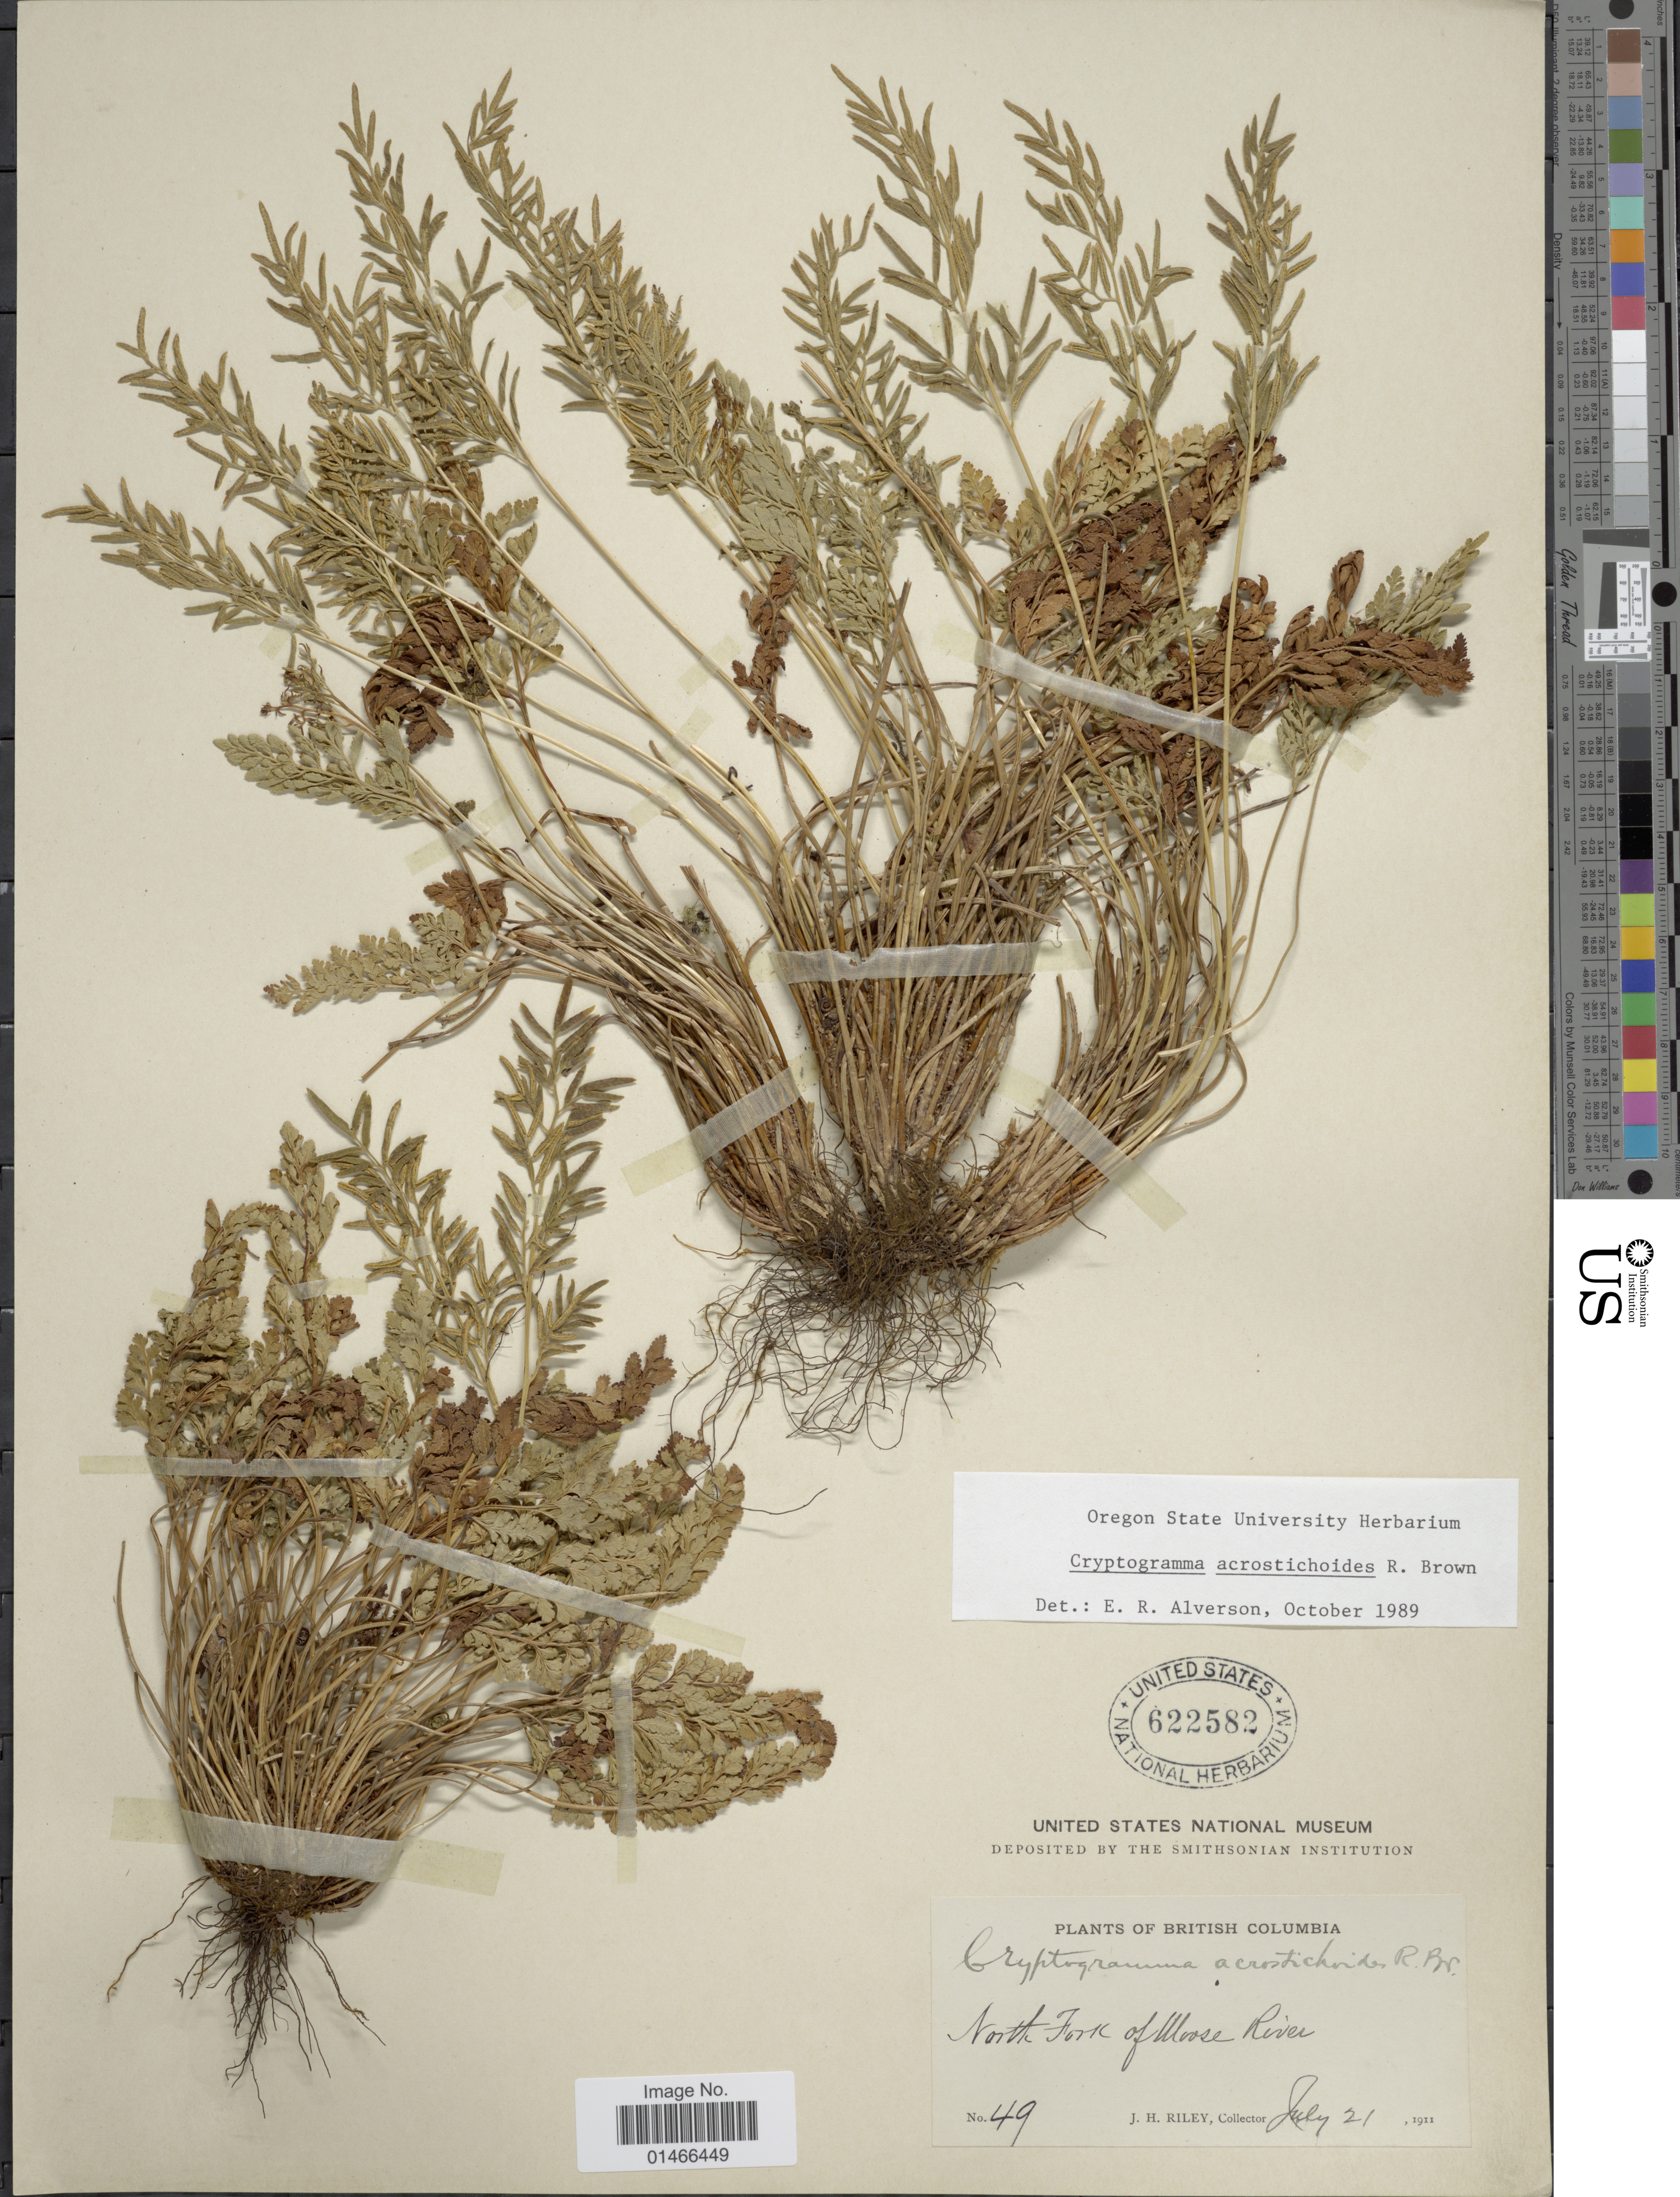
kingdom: Plantae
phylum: Tracheophyta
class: Polypodiopsida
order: Polypodiales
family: Pteridaceae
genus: Cryptogramma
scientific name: Cryptogramma acrostichoides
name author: R. Br.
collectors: J. H. Riley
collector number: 49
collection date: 1911-07-21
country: Canada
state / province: British Columbia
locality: North Fork of Moose River.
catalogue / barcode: US 622582